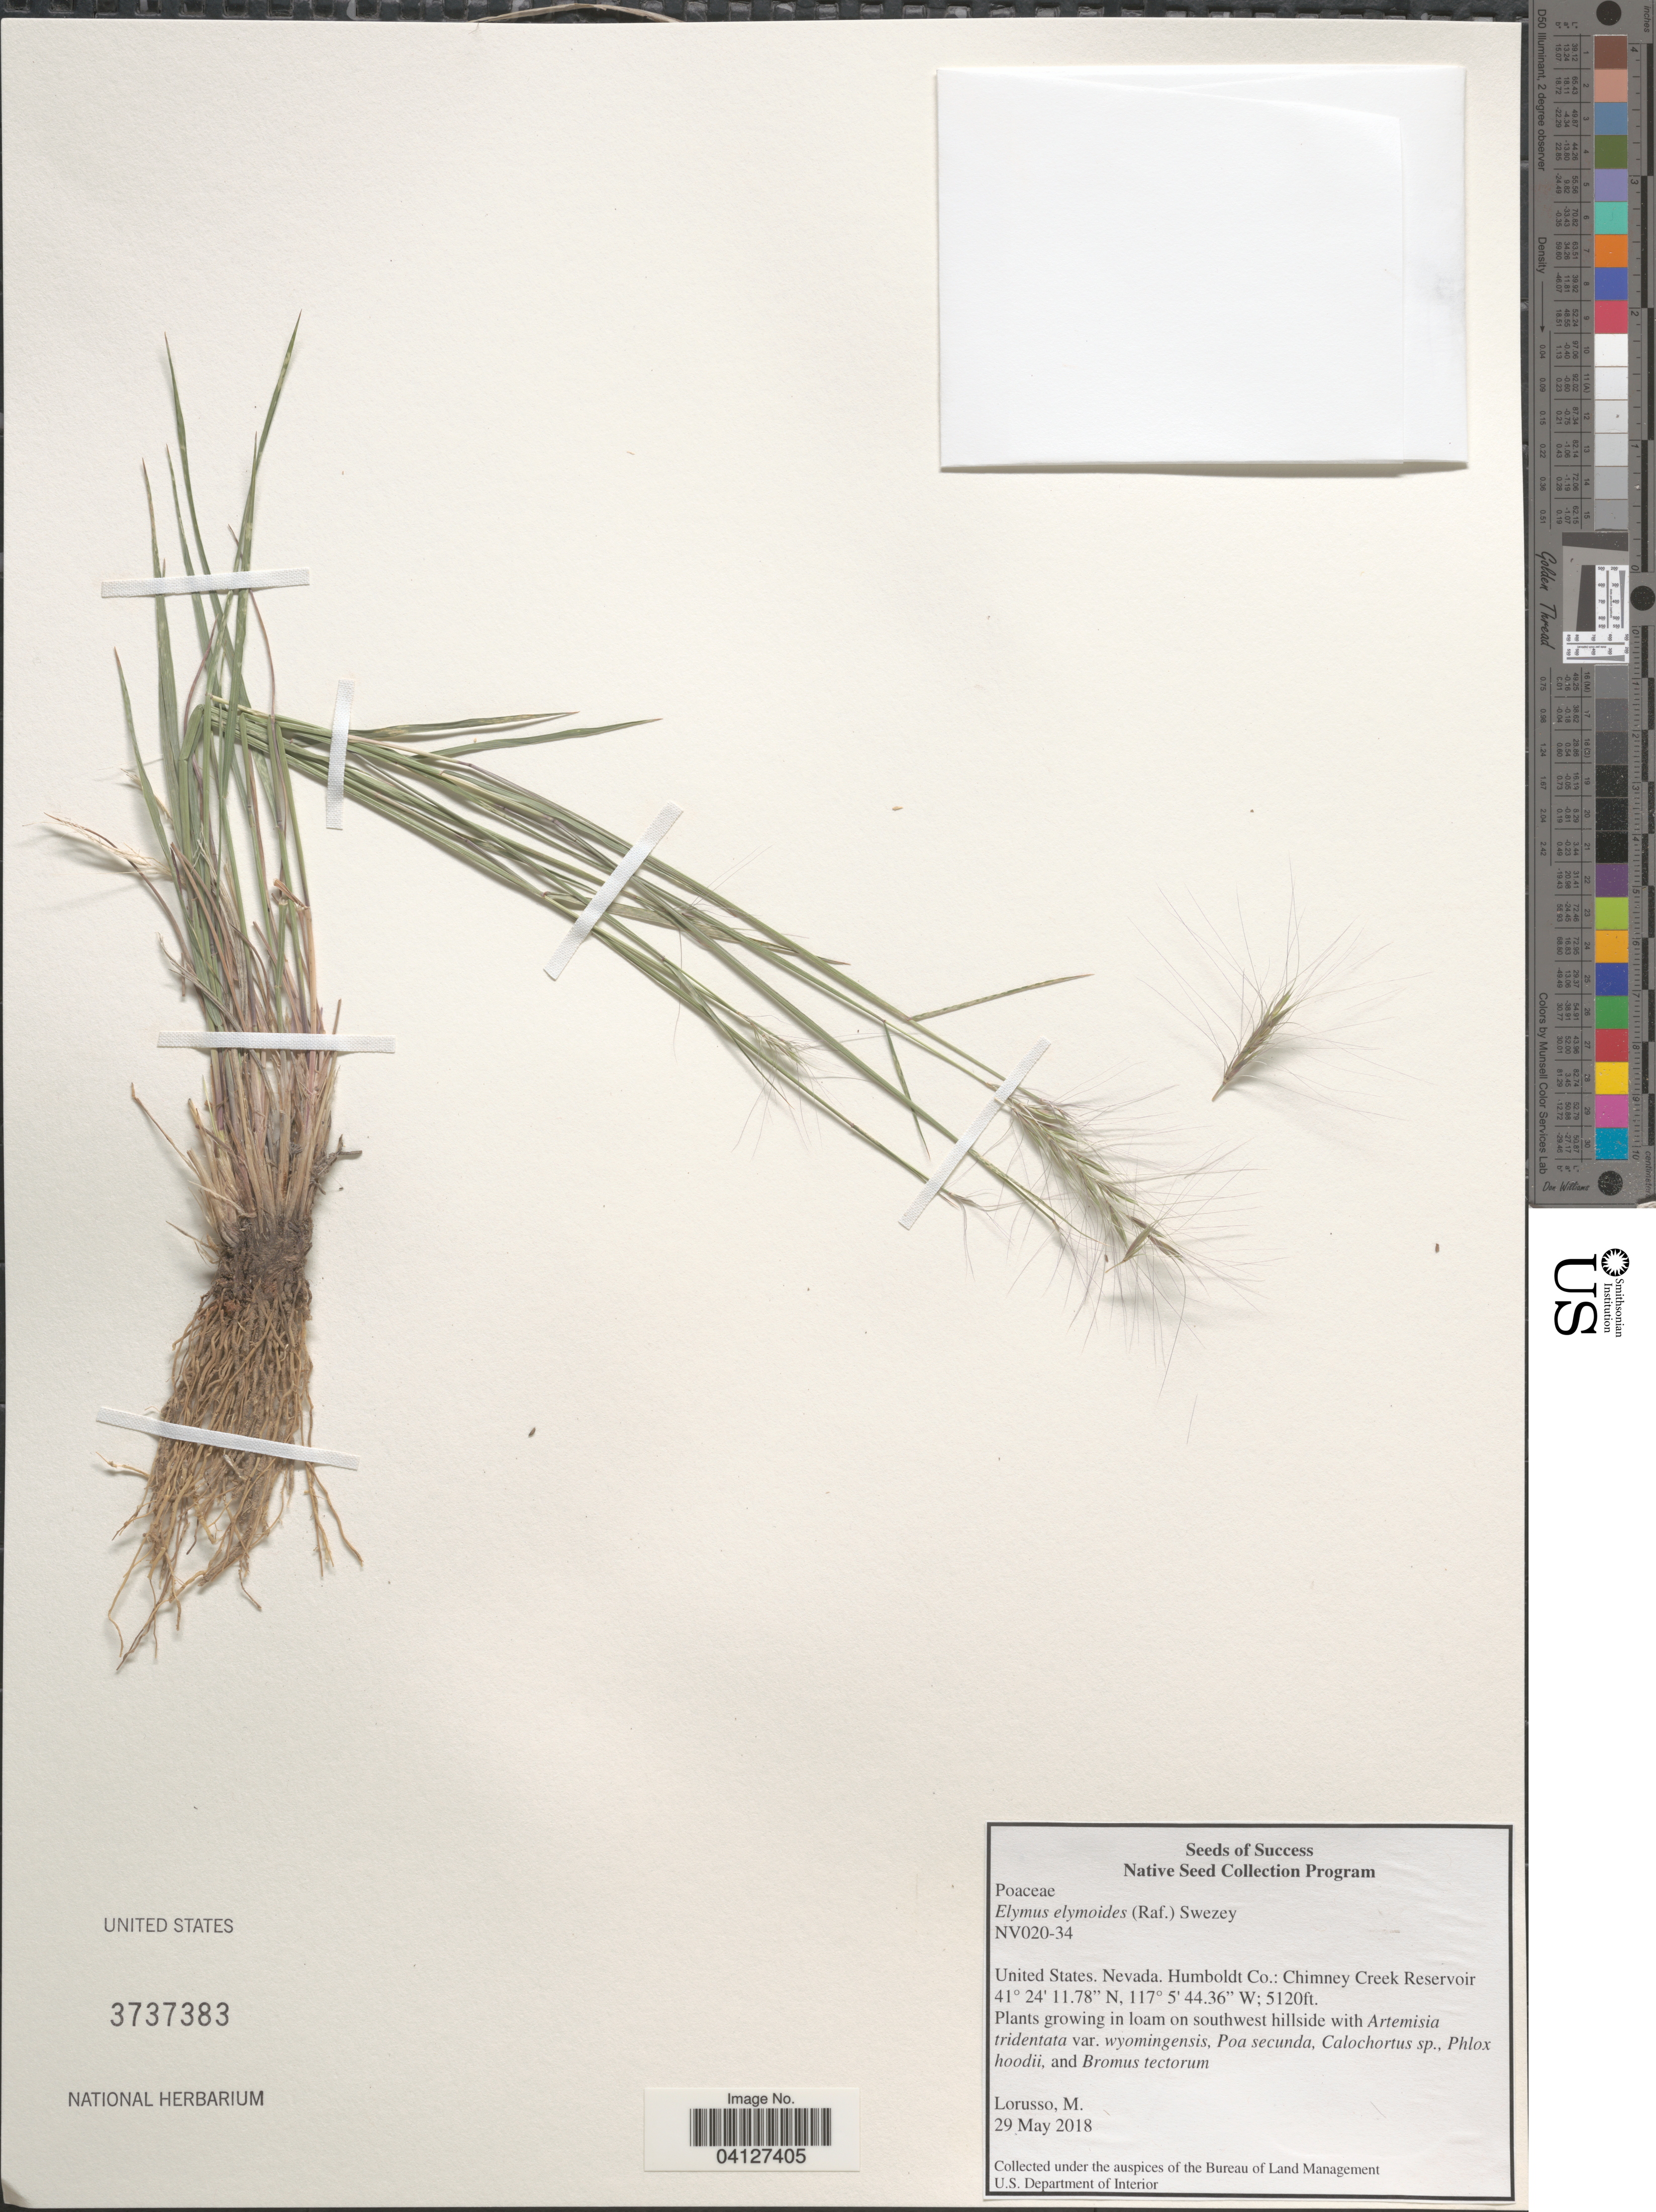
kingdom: Plantae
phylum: Tracheophyta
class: Liliopsida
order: Poales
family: Poaceae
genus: Elymus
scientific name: Elymus elymoides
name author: (Raf.) Swezey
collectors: M. Lorusso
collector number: NV020-34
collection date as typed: Transcribed d/m/y: 29/5/2018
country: United States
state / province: Nevada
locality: Humboldt Co.: Chimney Creek Reservoir.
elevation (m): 1561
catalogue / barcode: US 3737383